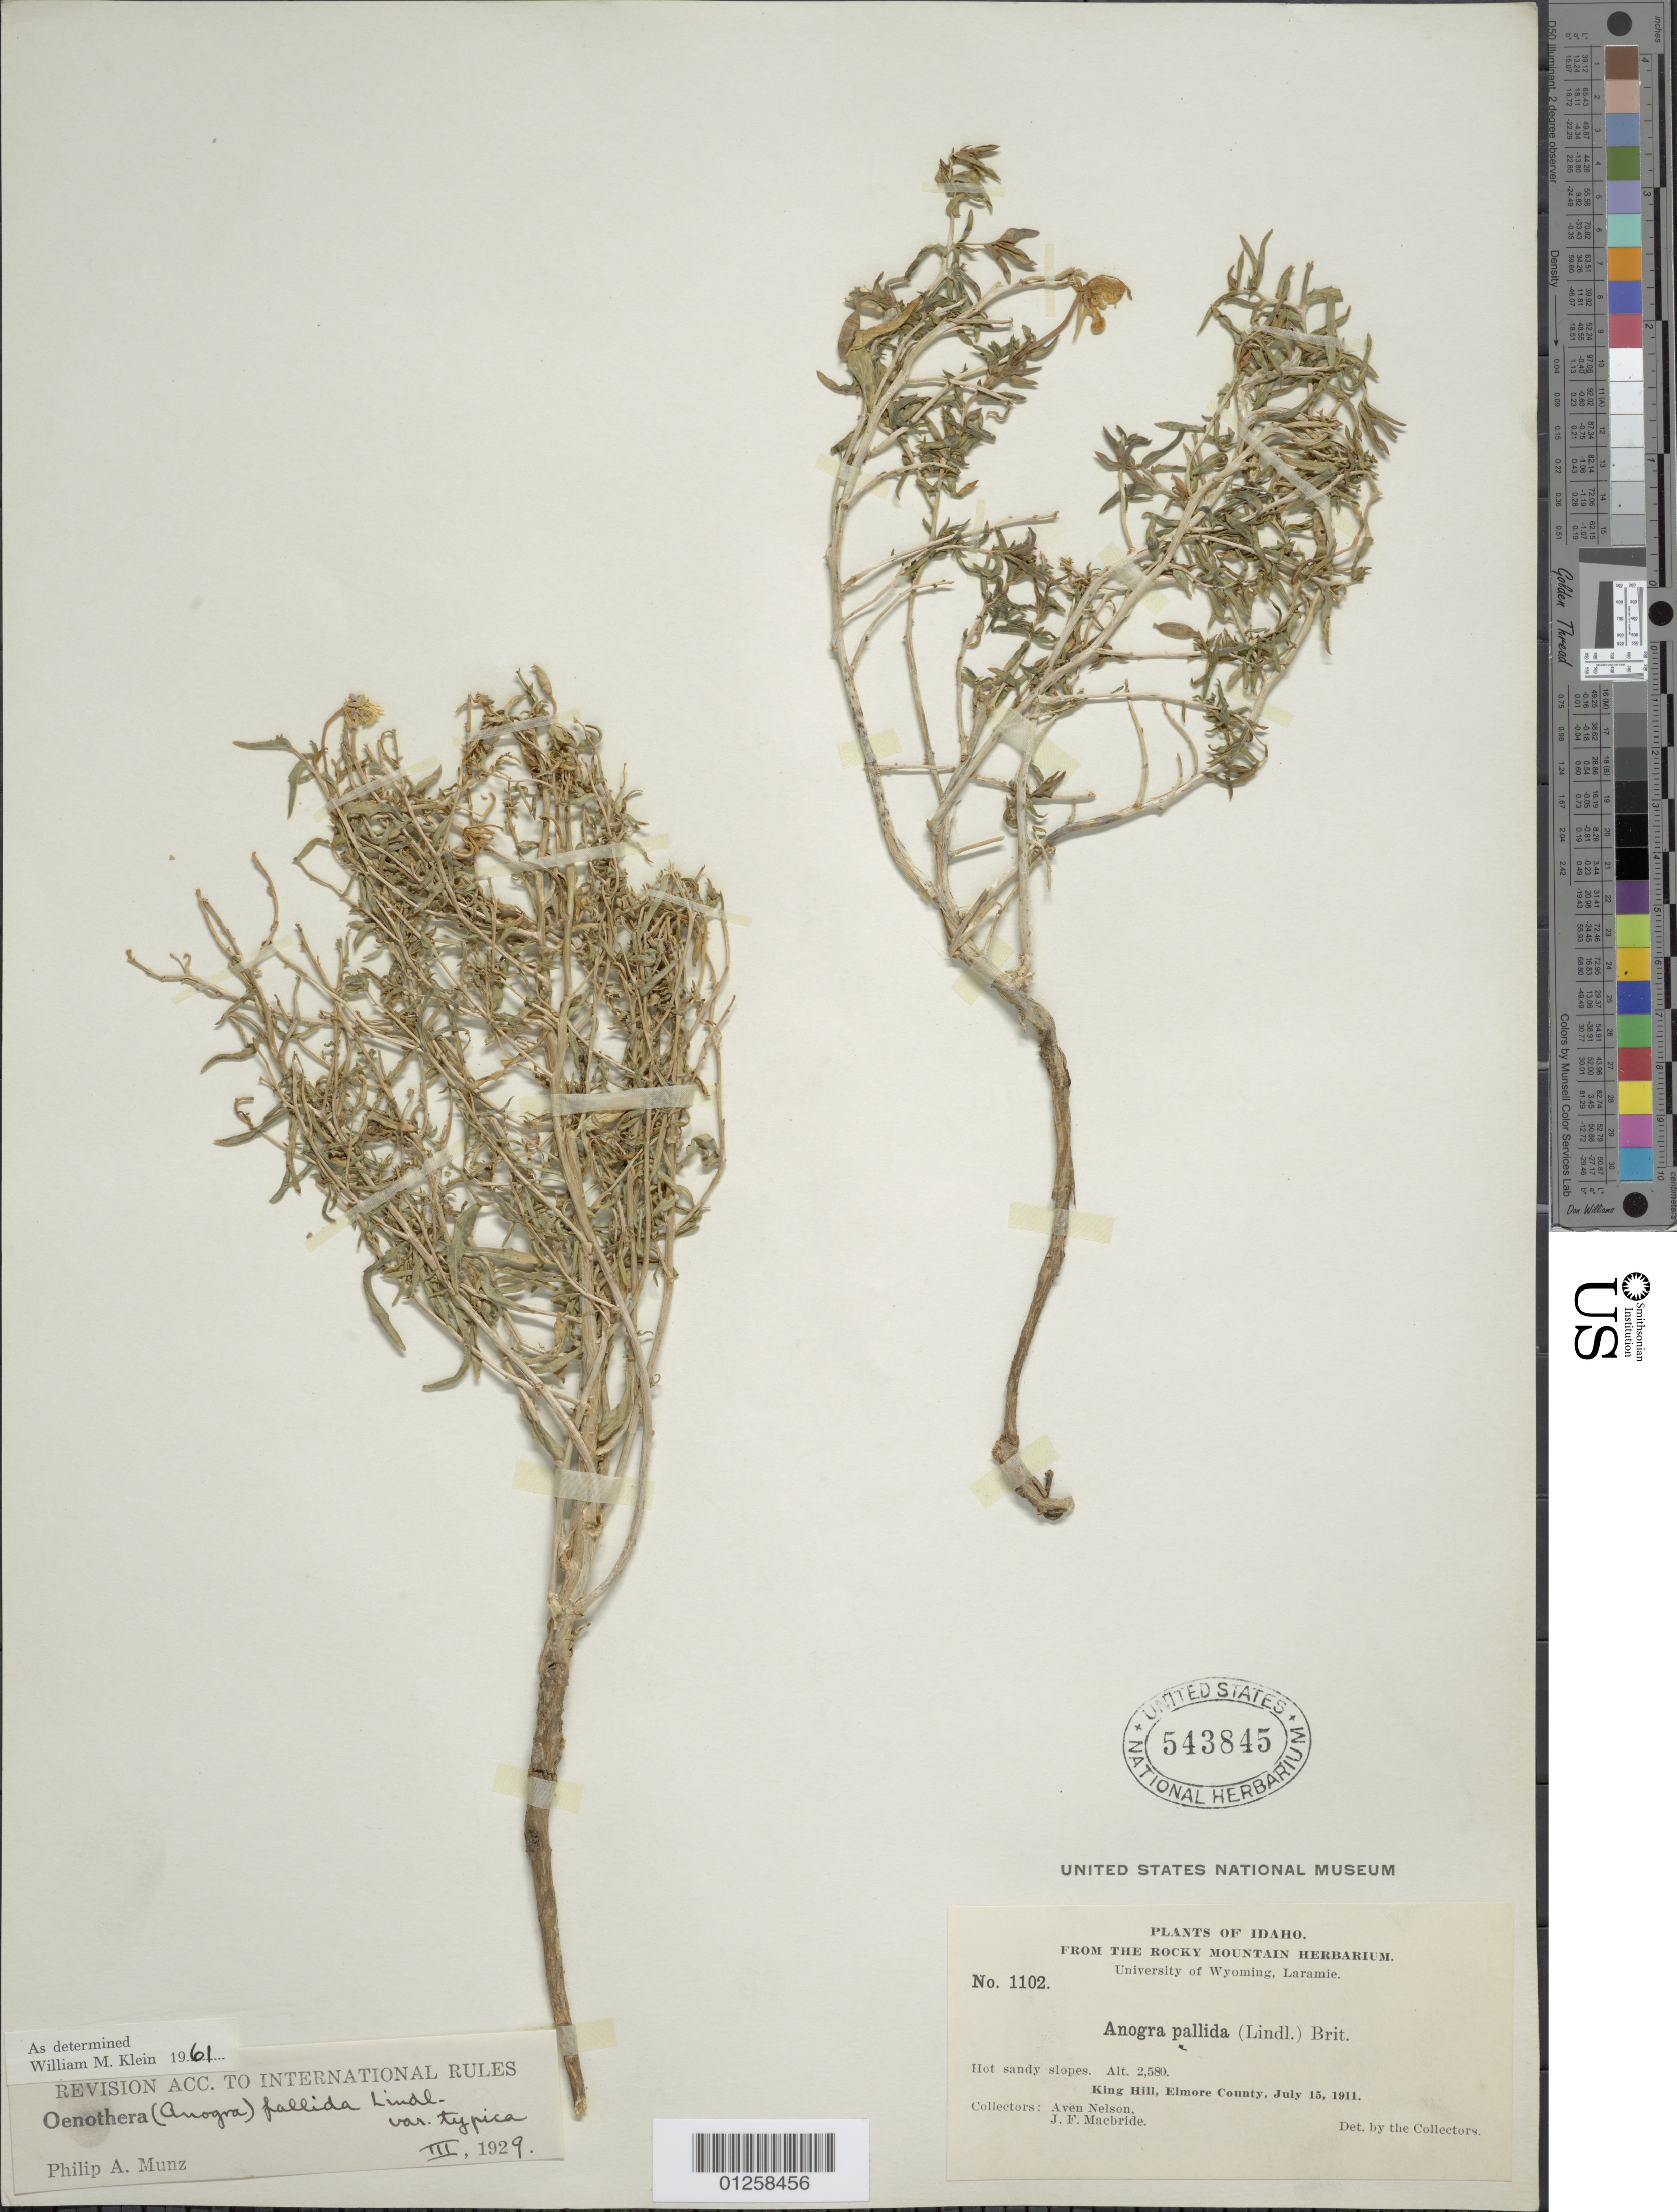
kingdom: Plantae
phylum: Tracheophyta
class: Magnoliopsida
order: Myrtales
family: Onagraceae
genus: Oenothera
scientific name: Oenothera pallida subsp. pallida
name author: Lindl.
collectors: A. Nelson & J. F. Macbride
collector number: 1102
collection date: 1911-07-15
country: United States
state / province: Idaho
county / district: Elmore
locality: King Hill.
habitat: Hot sandy slopes.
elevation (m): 786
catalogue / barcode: US 543845